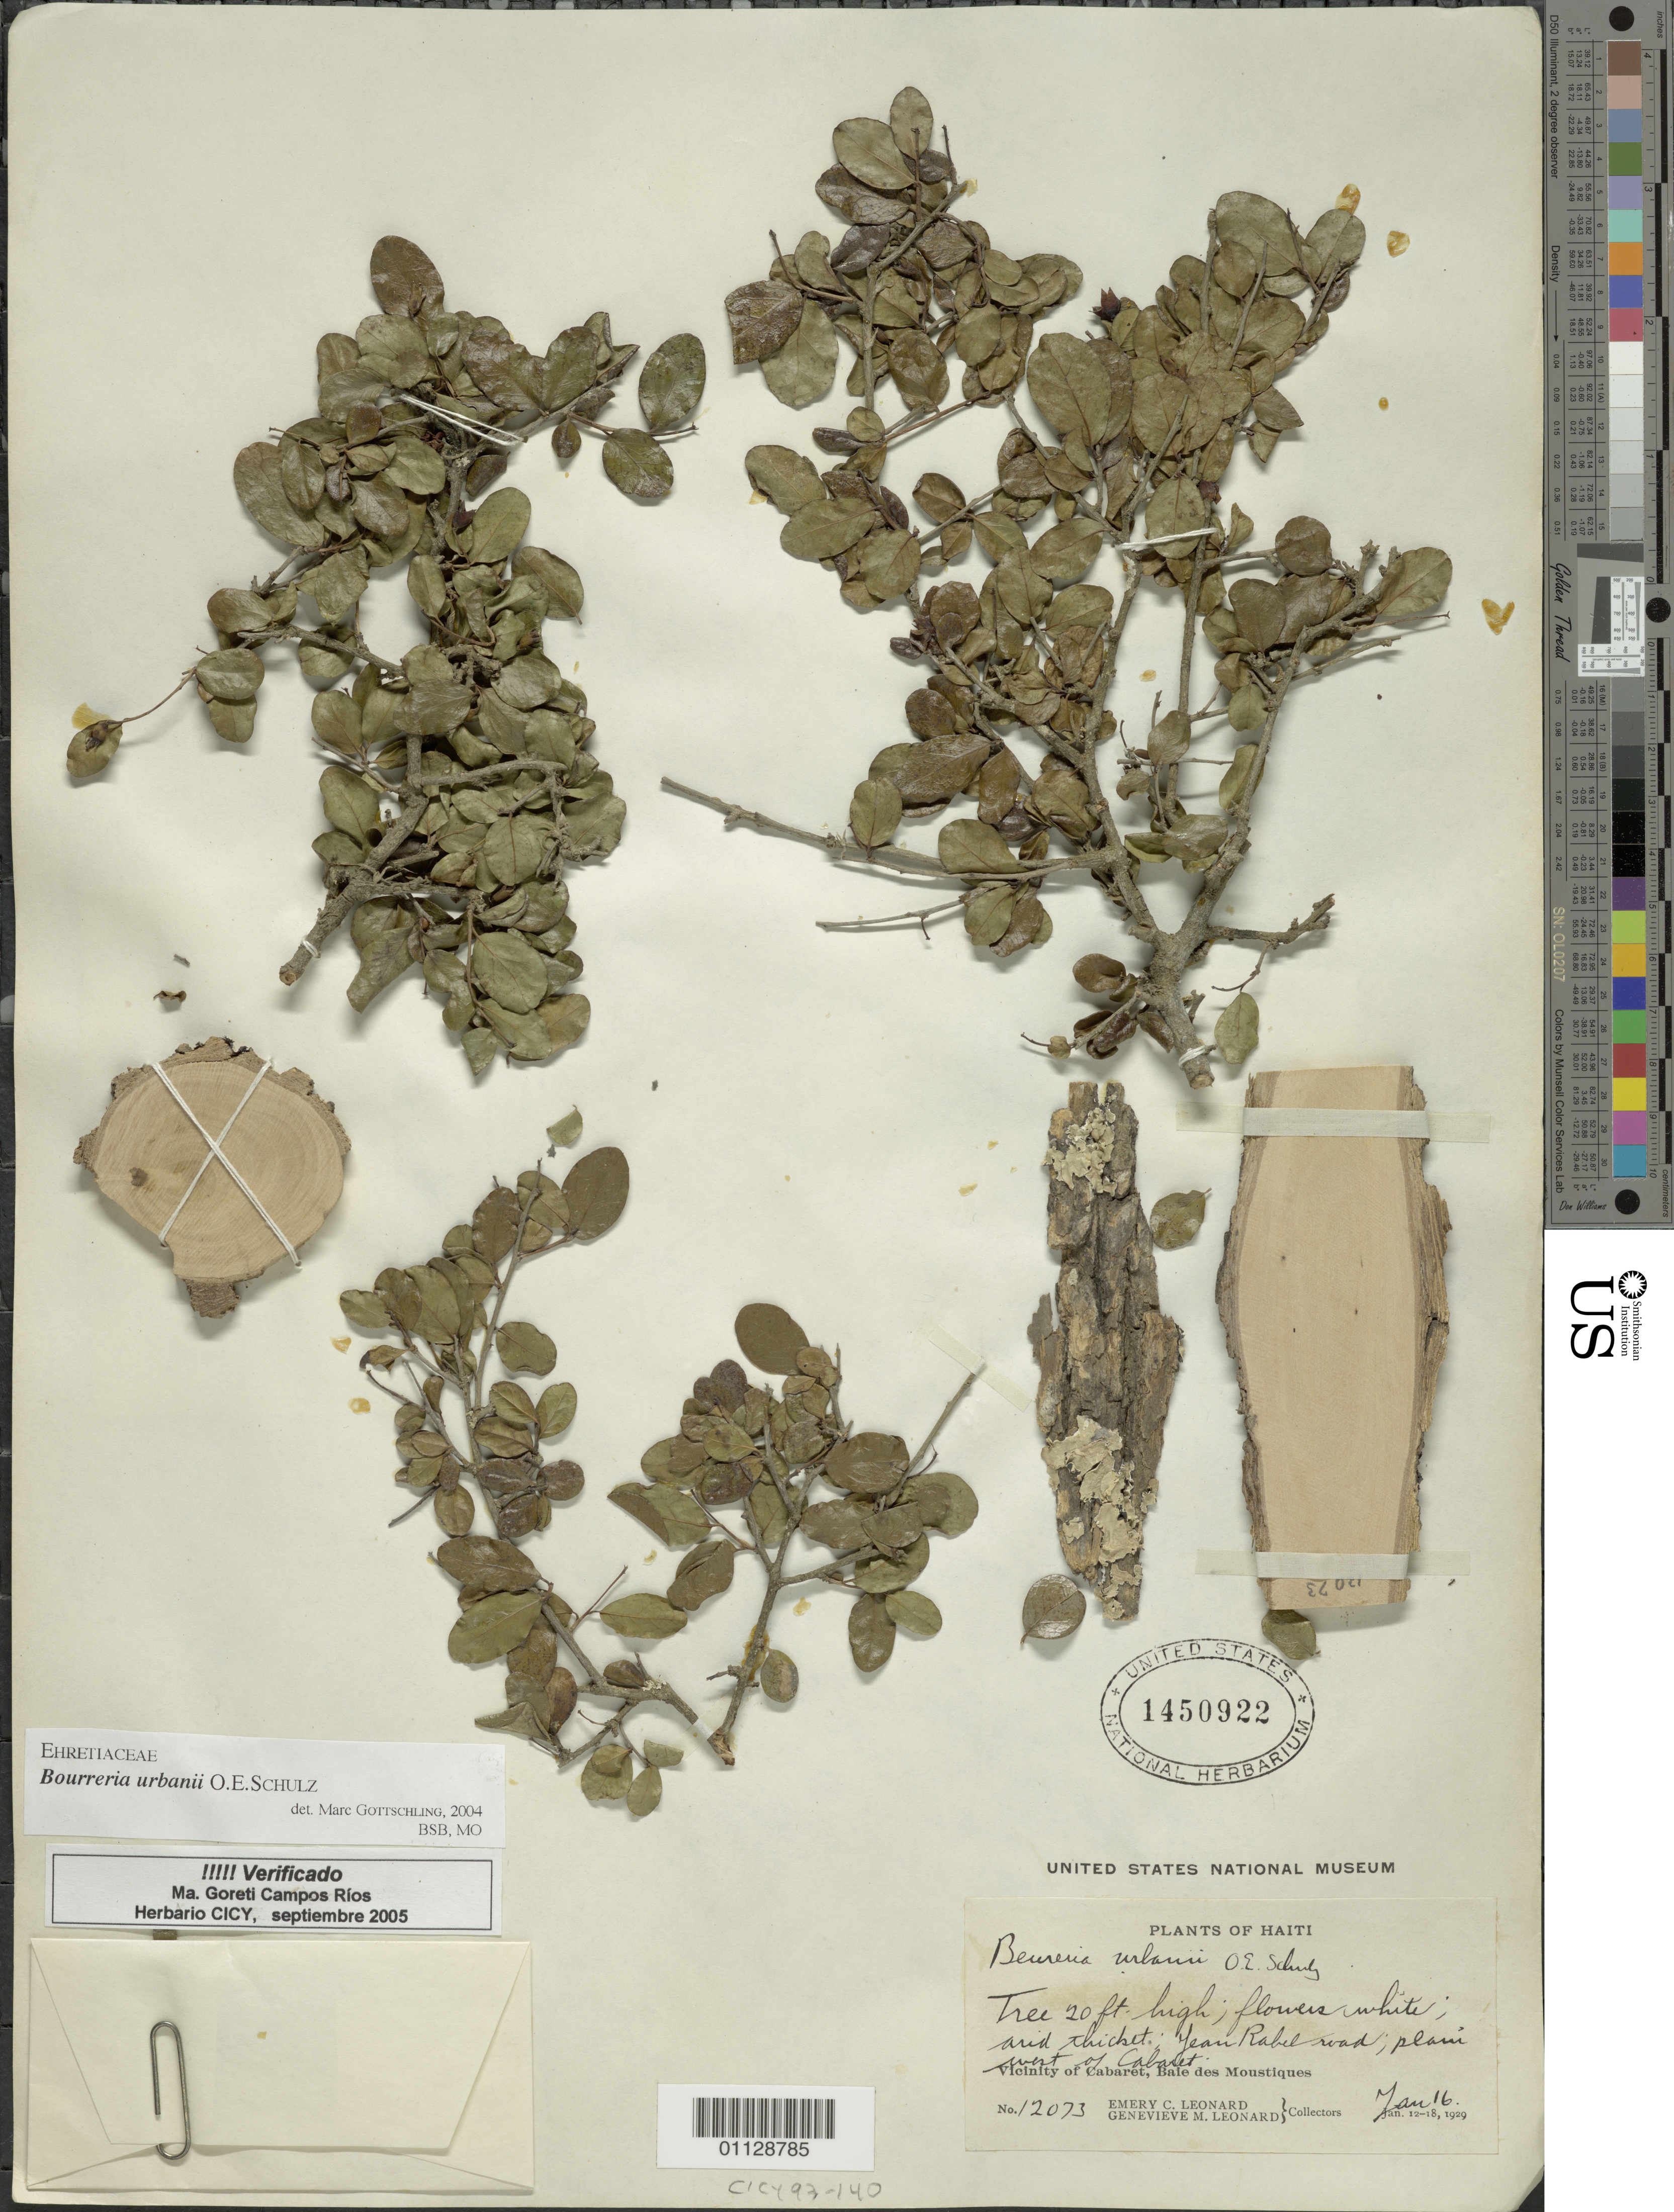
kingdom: Plantae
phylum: Tracheophyta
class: Magnoliopsida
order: Boraginales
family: Ehretiaceae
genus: Bourreria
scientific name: Bourreria urbanii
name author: O.E. Schulz in Urb.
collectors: E. C. Leonard & G. M. Leonard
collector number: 12073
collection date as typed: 16 Jan 1929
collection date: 1929-01-16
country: Haiti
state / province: Nord-Óuest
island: Hispaniola I.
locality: Year Rabel Road, Plain west of cabaret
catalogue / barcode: US 1450922